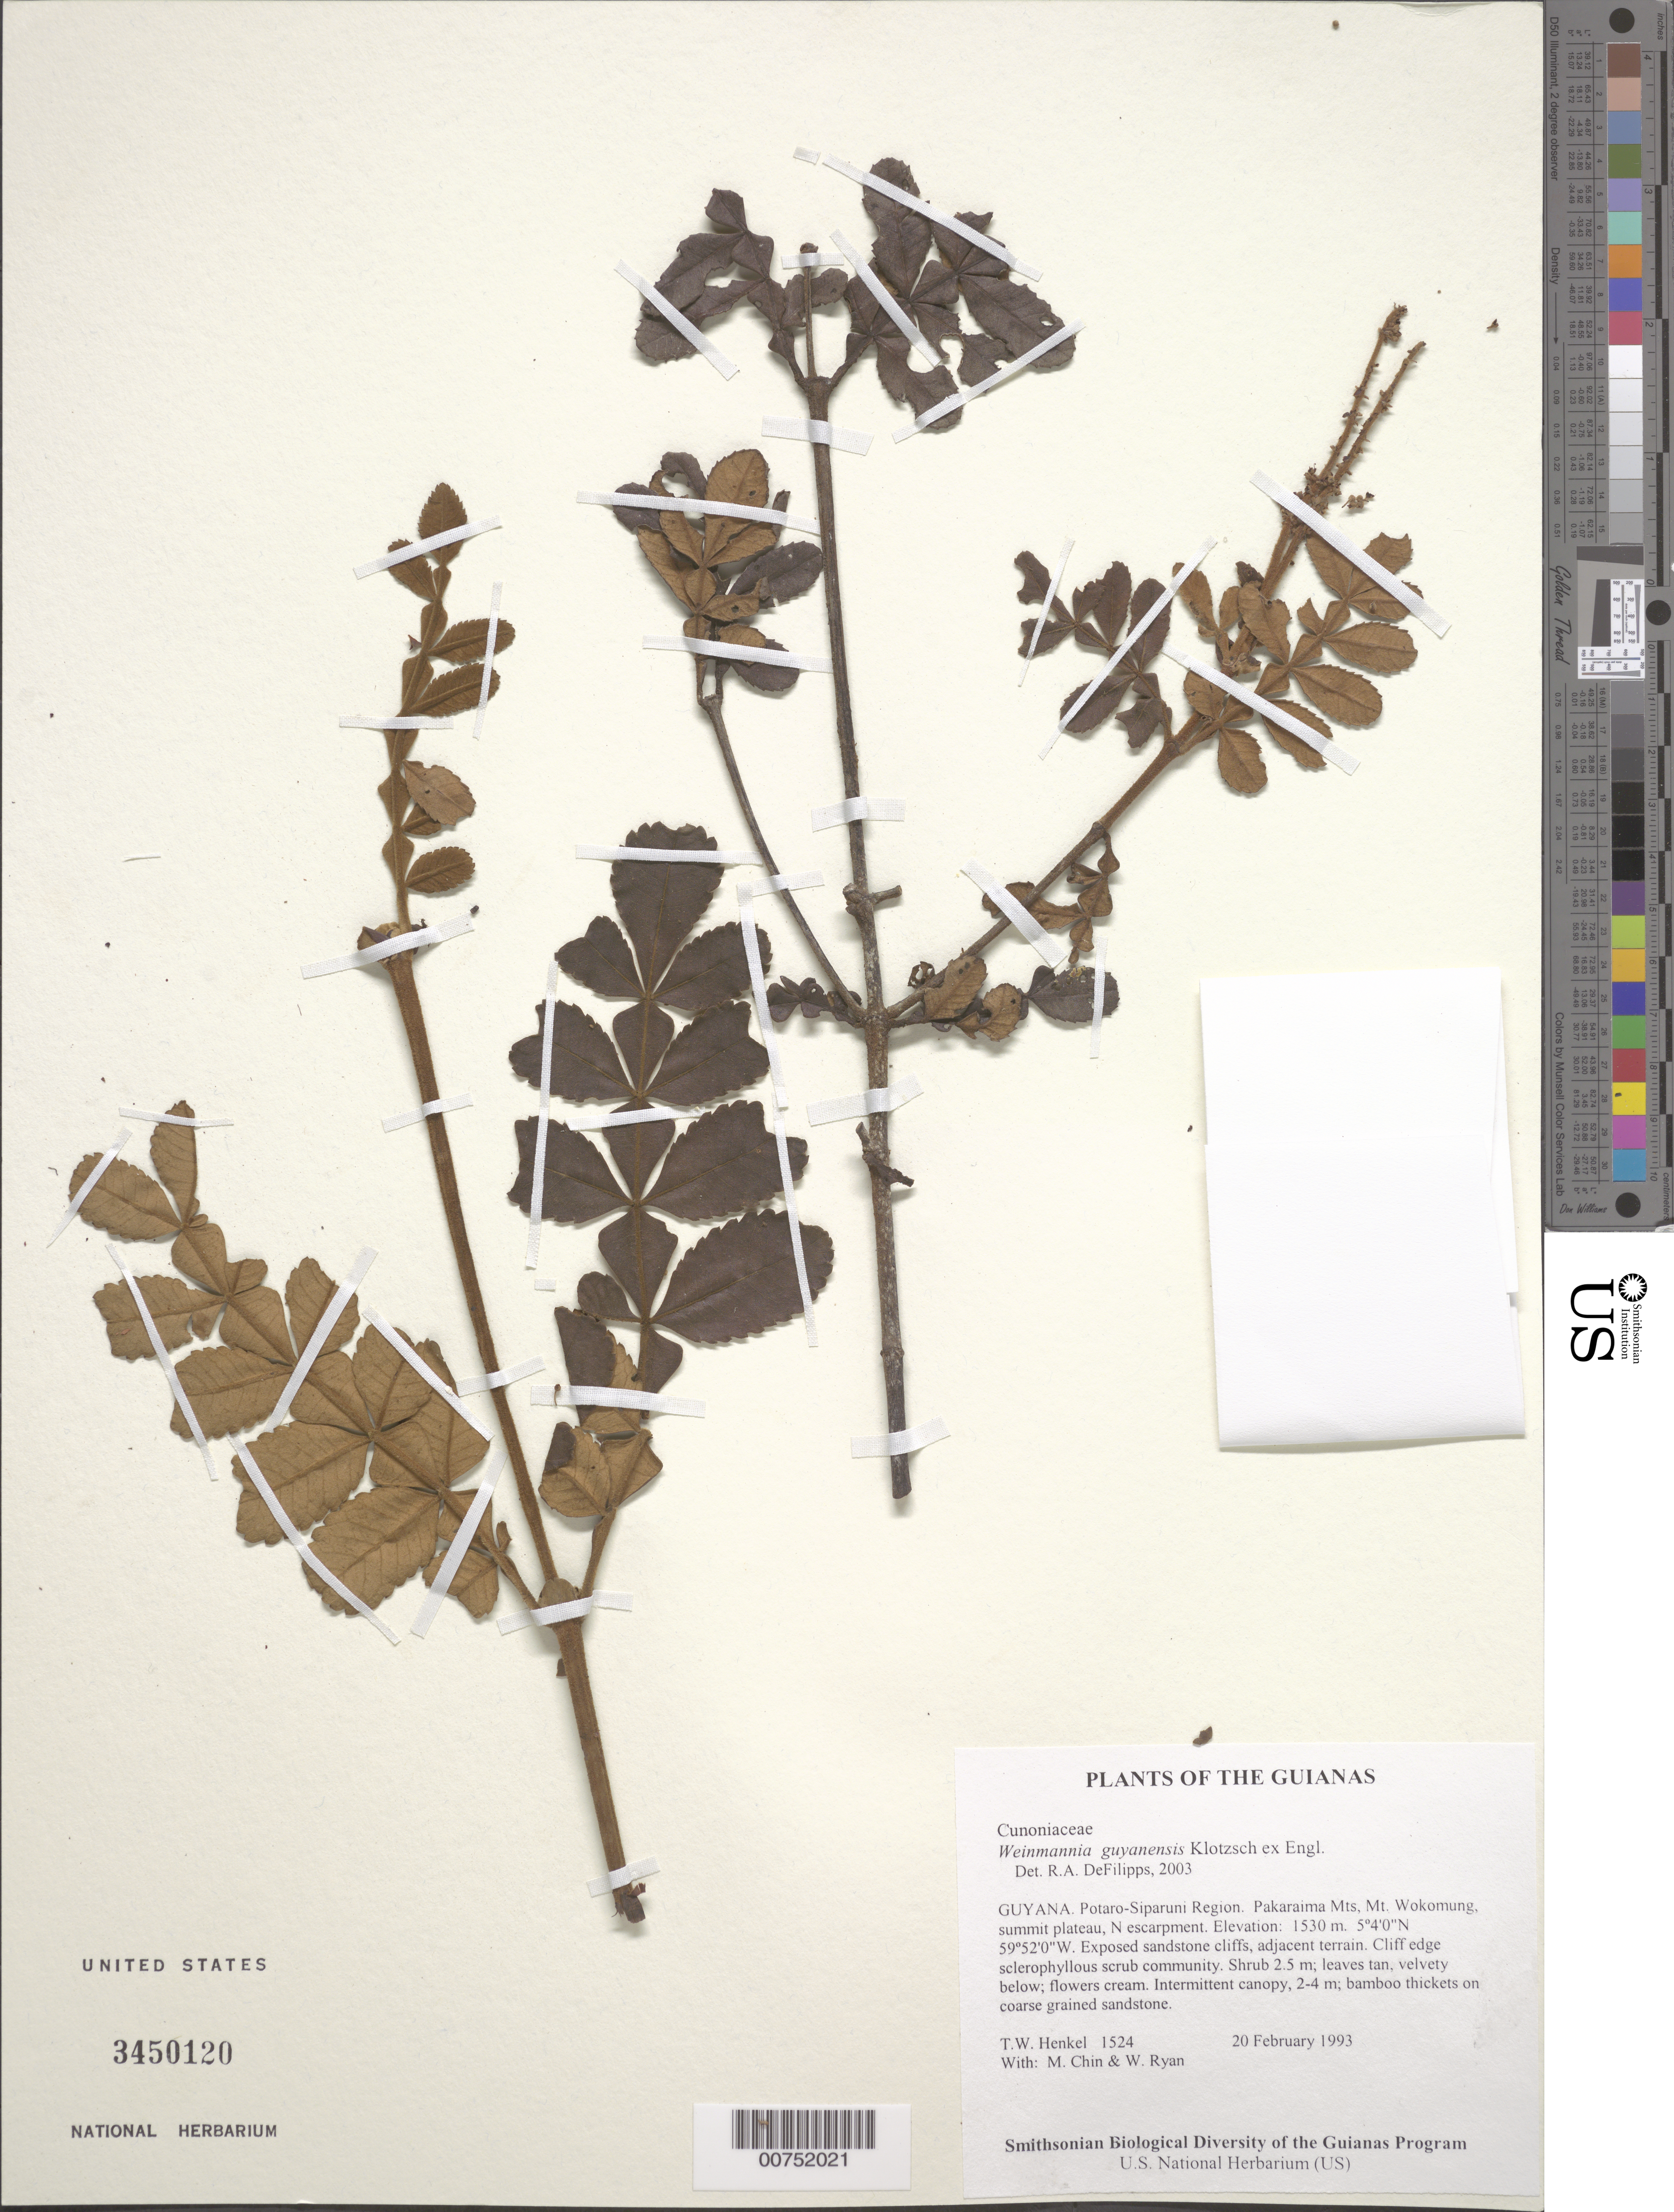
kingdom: Plantae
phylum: Tracheophyta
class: Magnoliopsida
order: Oxalidales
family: Cunoniaceae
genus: Weinmannia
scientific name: Weinmannia guyanensis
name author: Klotzsch ex Engl.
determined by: DeFilipps, R. A.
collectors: T. Henkel, M. Chin & W. Ryan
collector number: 1524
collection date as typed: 20 February 1993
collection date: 1993-02-20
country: Guyana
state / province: Potaro-Siparuni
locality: Pakaraima Mts, Mt. Wokomung, summit plateau, N escarpment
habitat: Exposed sandstone cliffs, adjacent terrain. Cliff edge sclerophyllous scrub community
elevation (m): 1530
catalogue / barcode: US 3450120